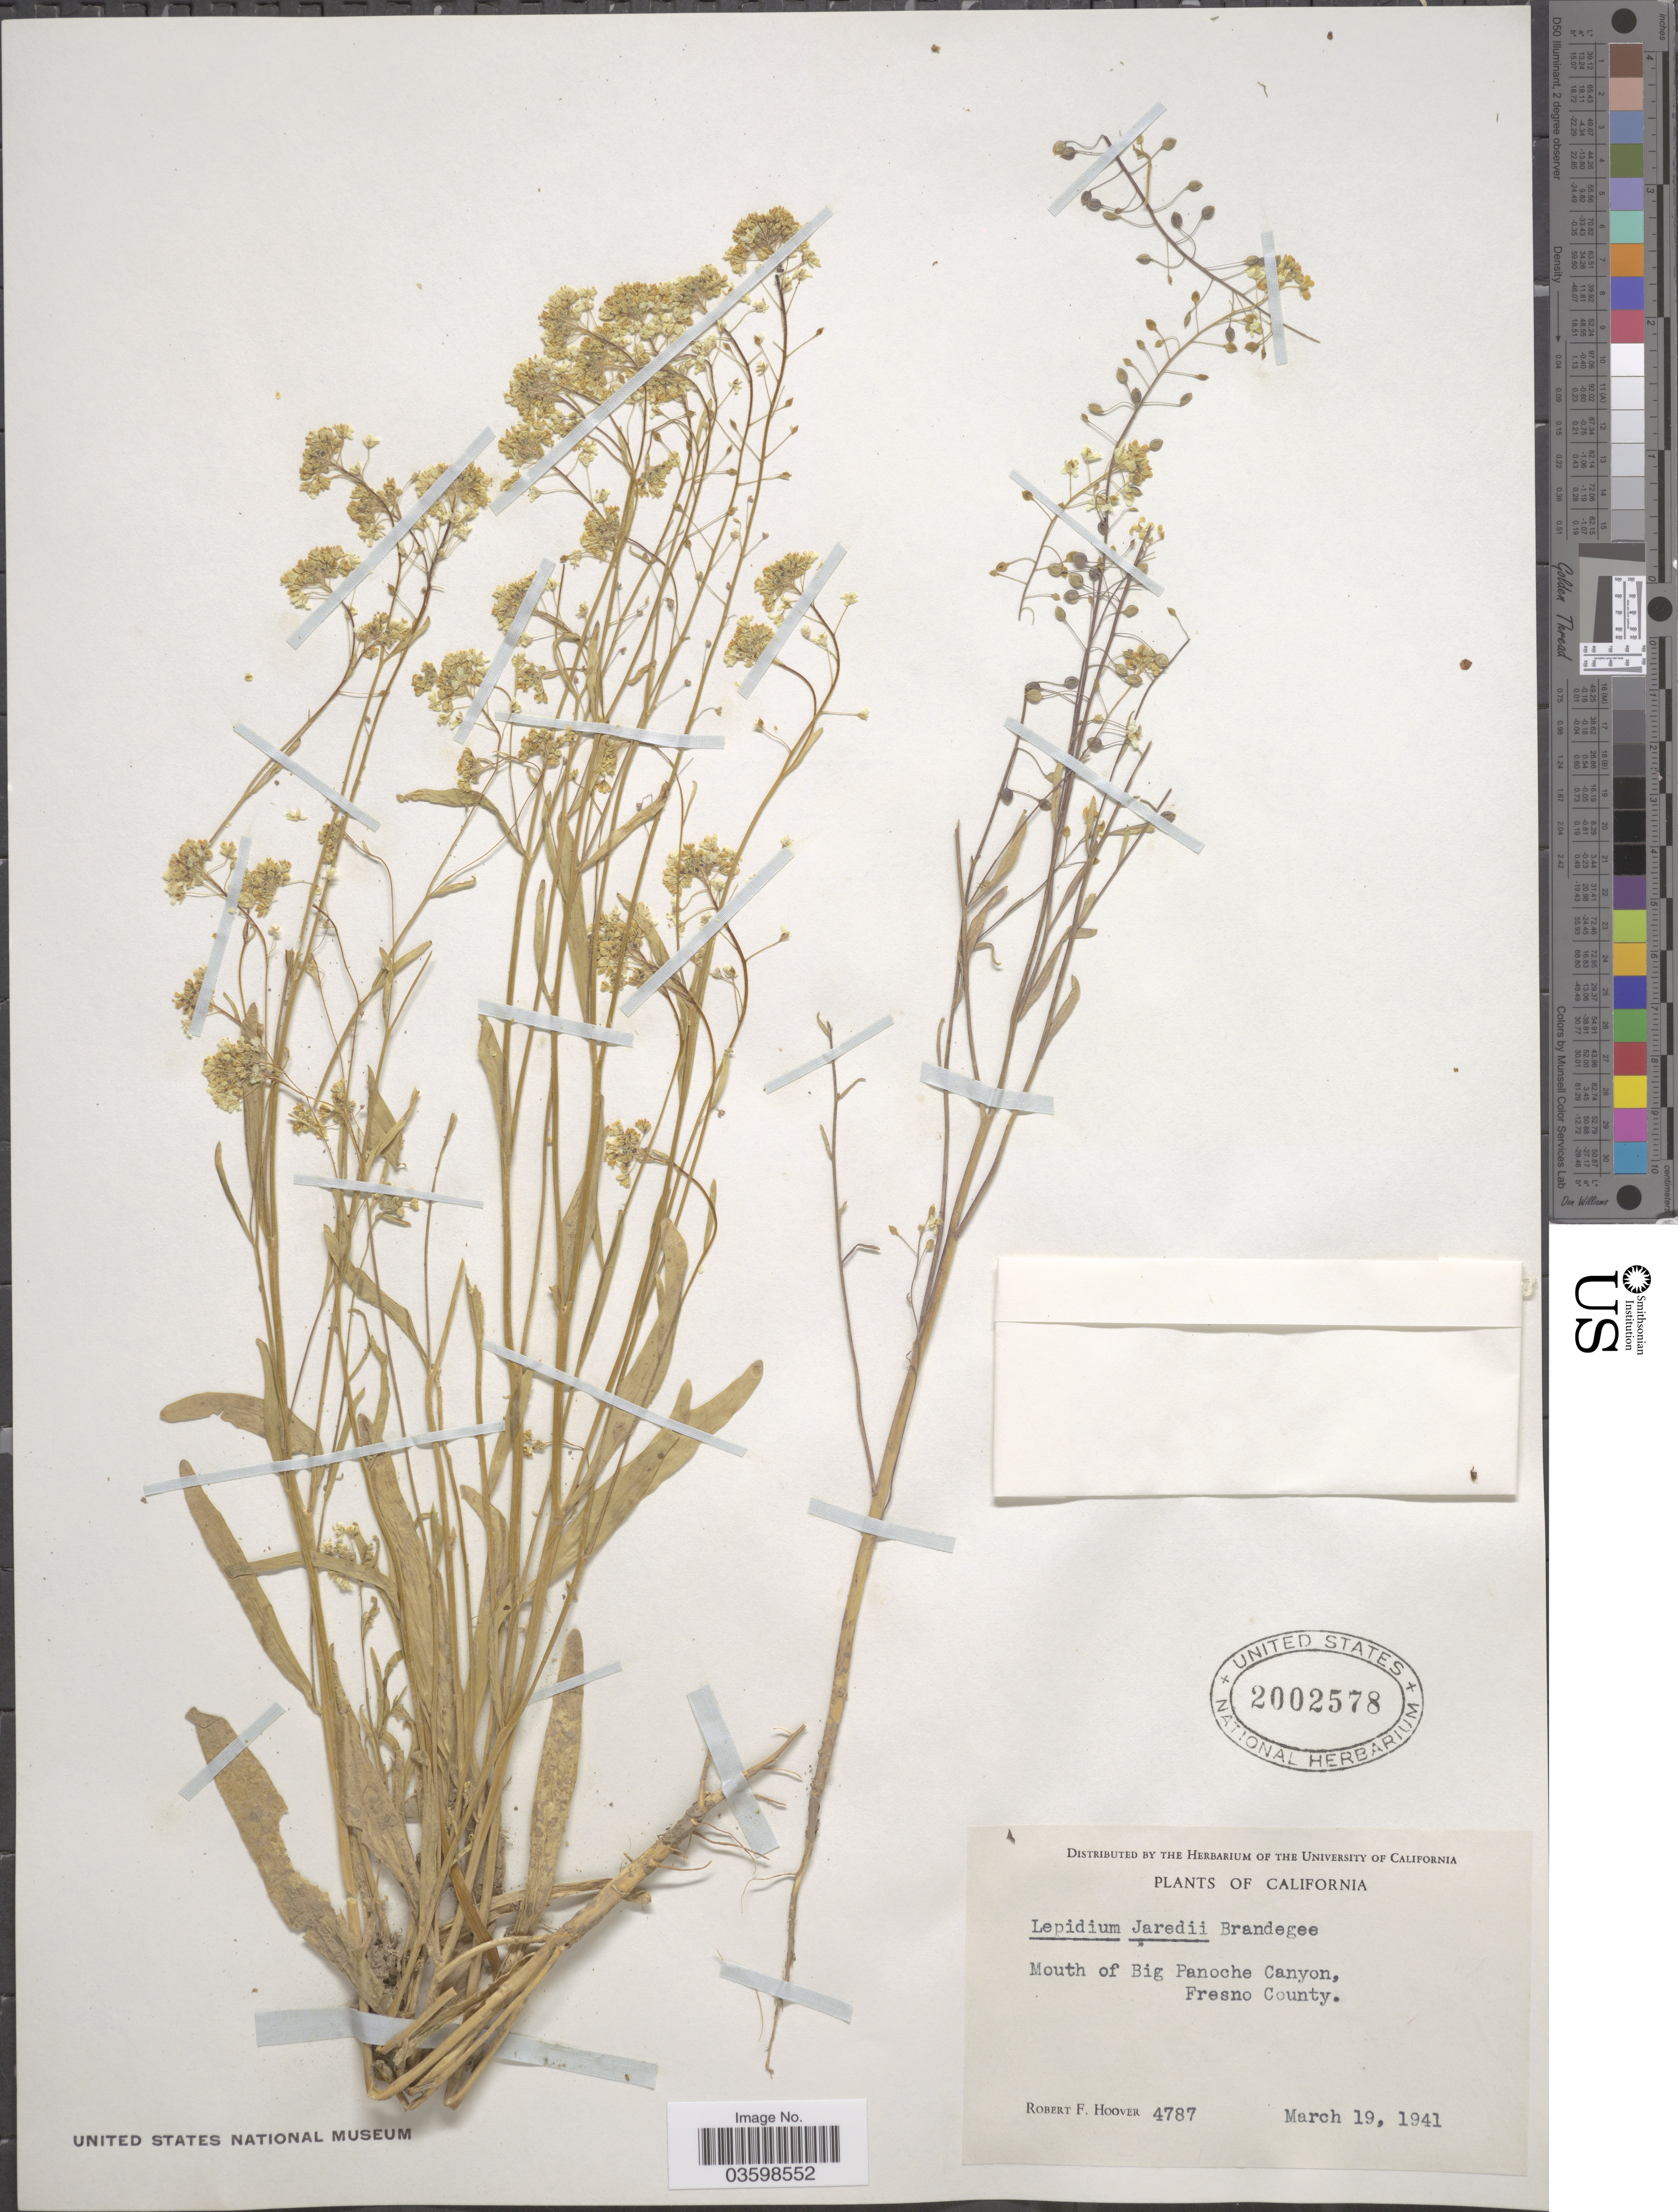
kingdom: Plantae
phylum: Tracheophyta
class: Magnoliopsida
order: Brassicales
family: Brassicaceae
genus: Lepidium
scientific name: Lepidium jaredii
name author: Brandegee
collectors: R. F. Hoover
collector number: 4787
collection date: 1941-03-19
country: United States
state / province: California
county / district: Fresno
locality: Mouth of Big Panoche Canyon, Fresno County.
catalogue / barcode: US 2002578